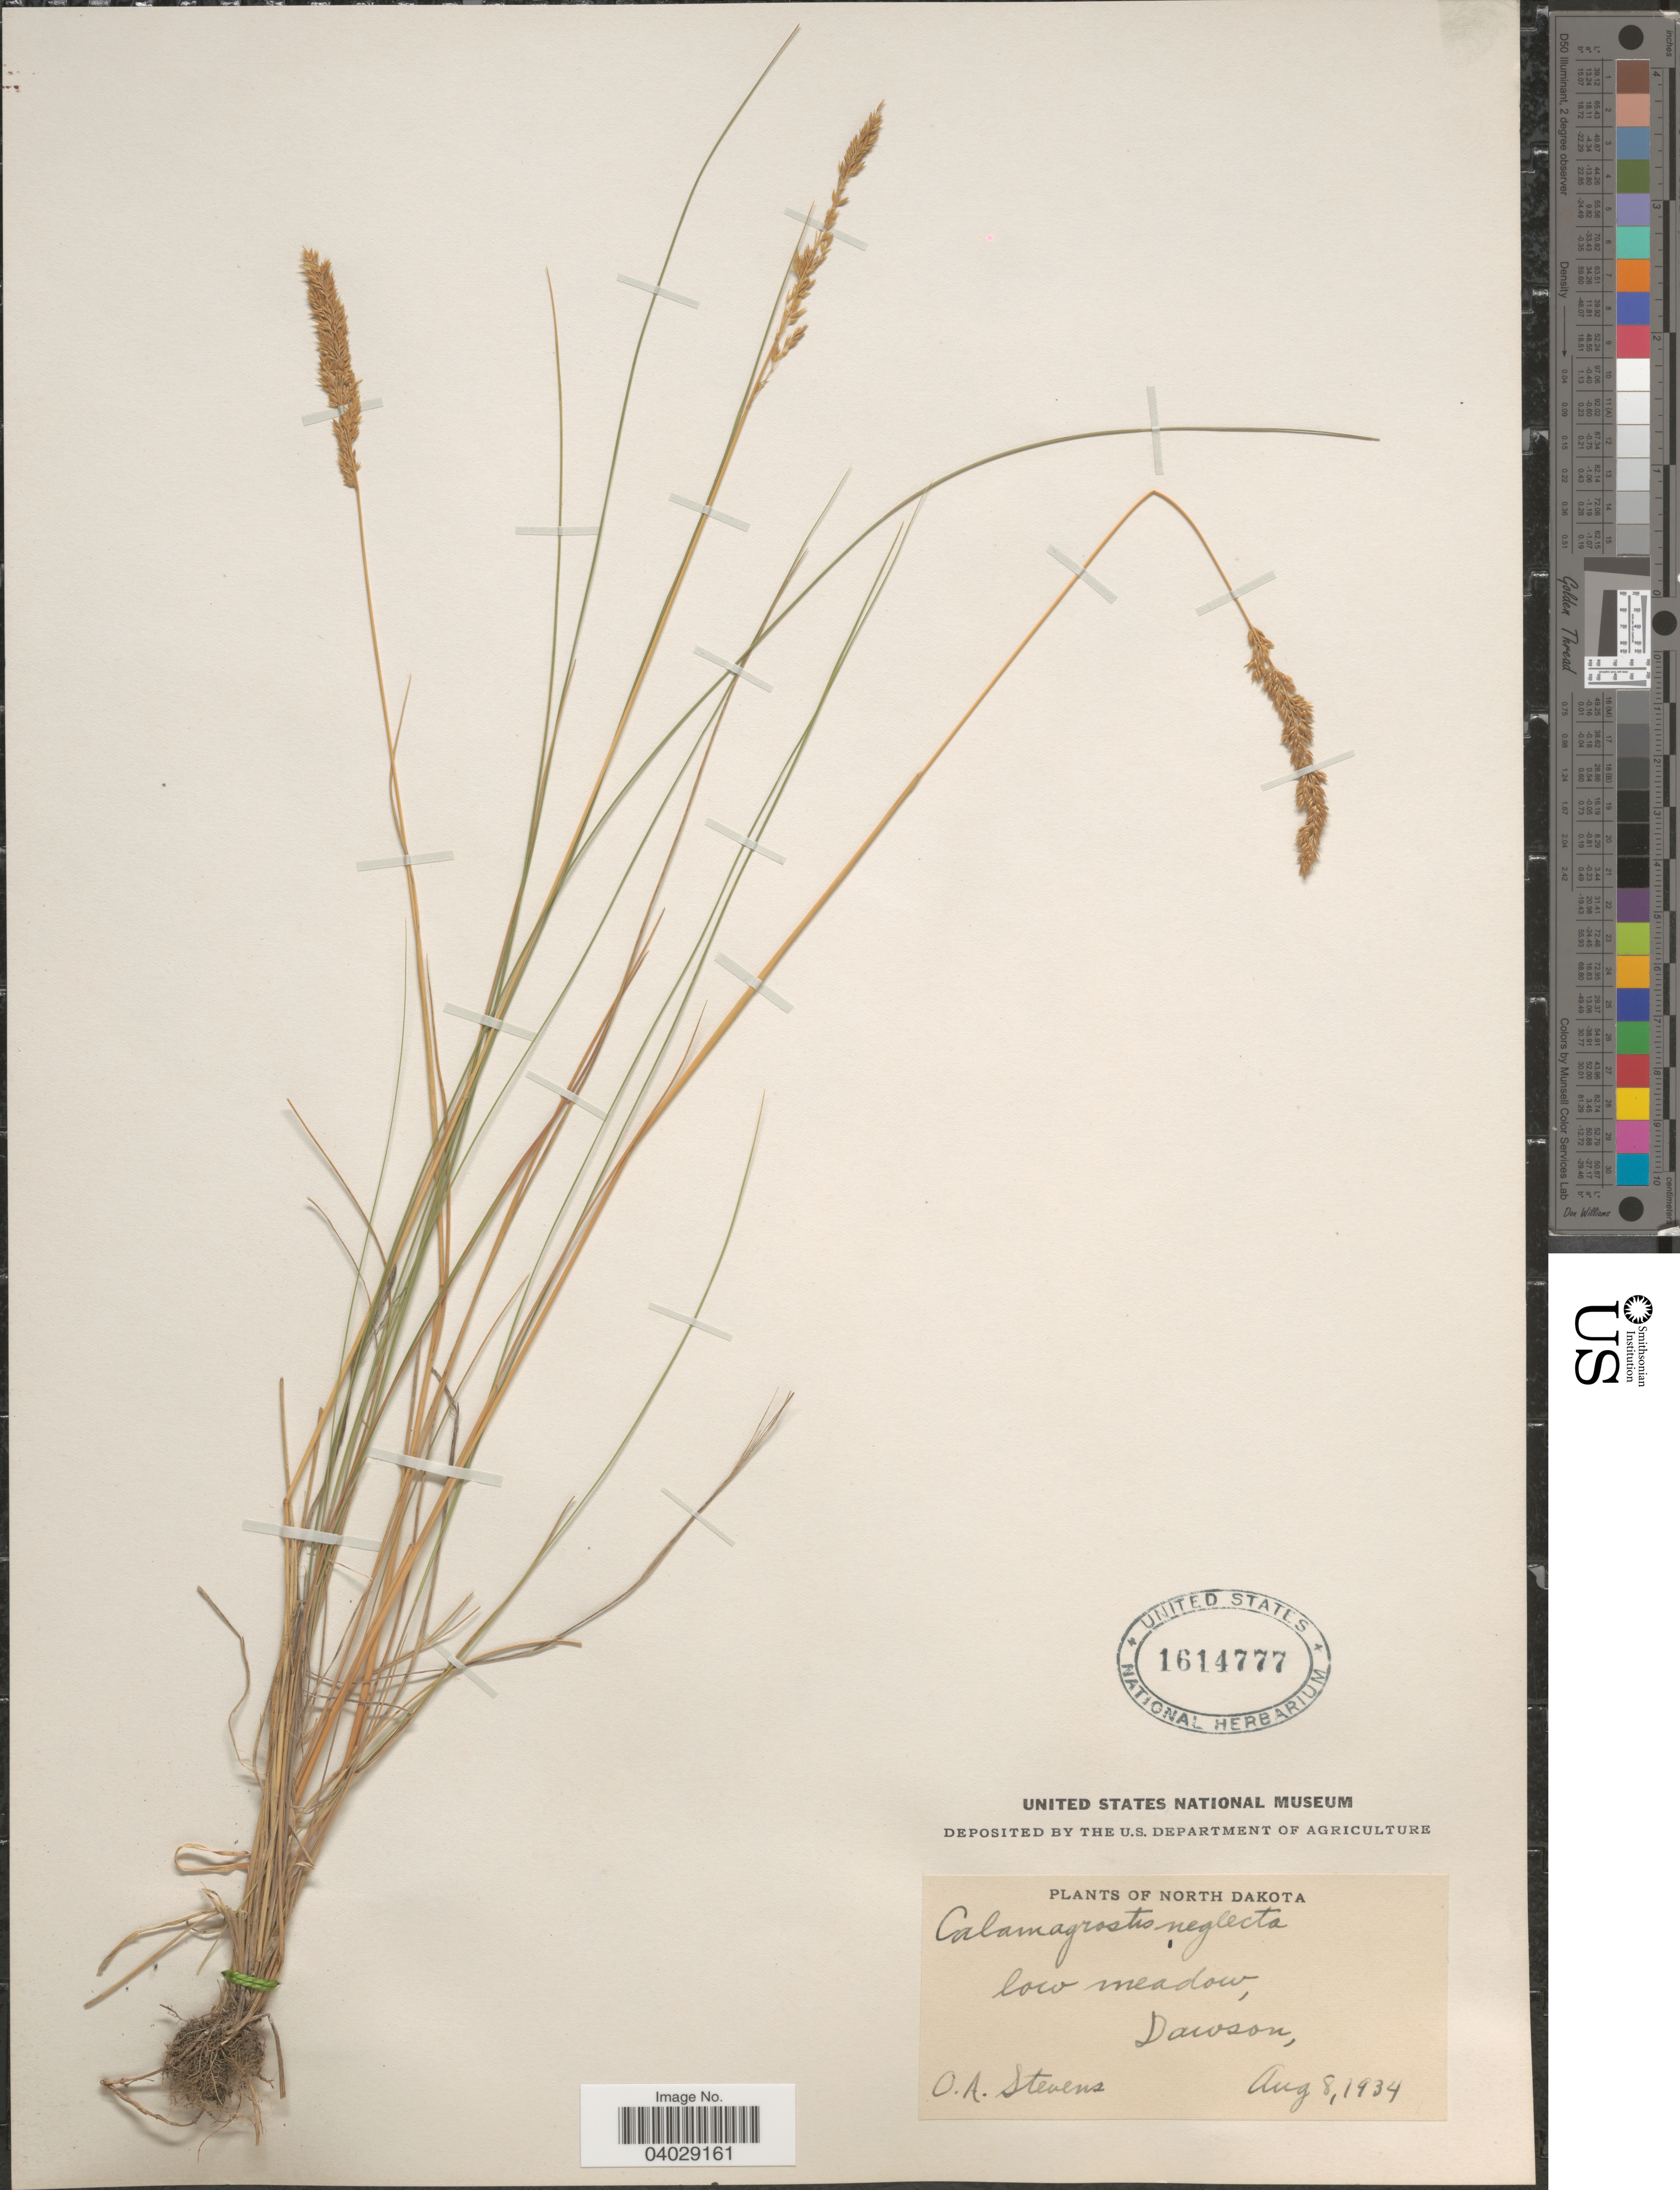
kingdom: Plantae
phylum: Tracheophyta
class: Liliopsida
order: Poales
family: Poaceae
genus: Calamagrostis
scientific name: Calamagrostis neglecta (Ehrh.) Gaertner et al.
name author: (Ehrhart) G. Gaertn. et al.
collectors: O. A. Stevens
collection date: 1934-08-08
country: United States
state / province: North Dakota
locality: Dawson.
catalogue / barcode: US 1614777